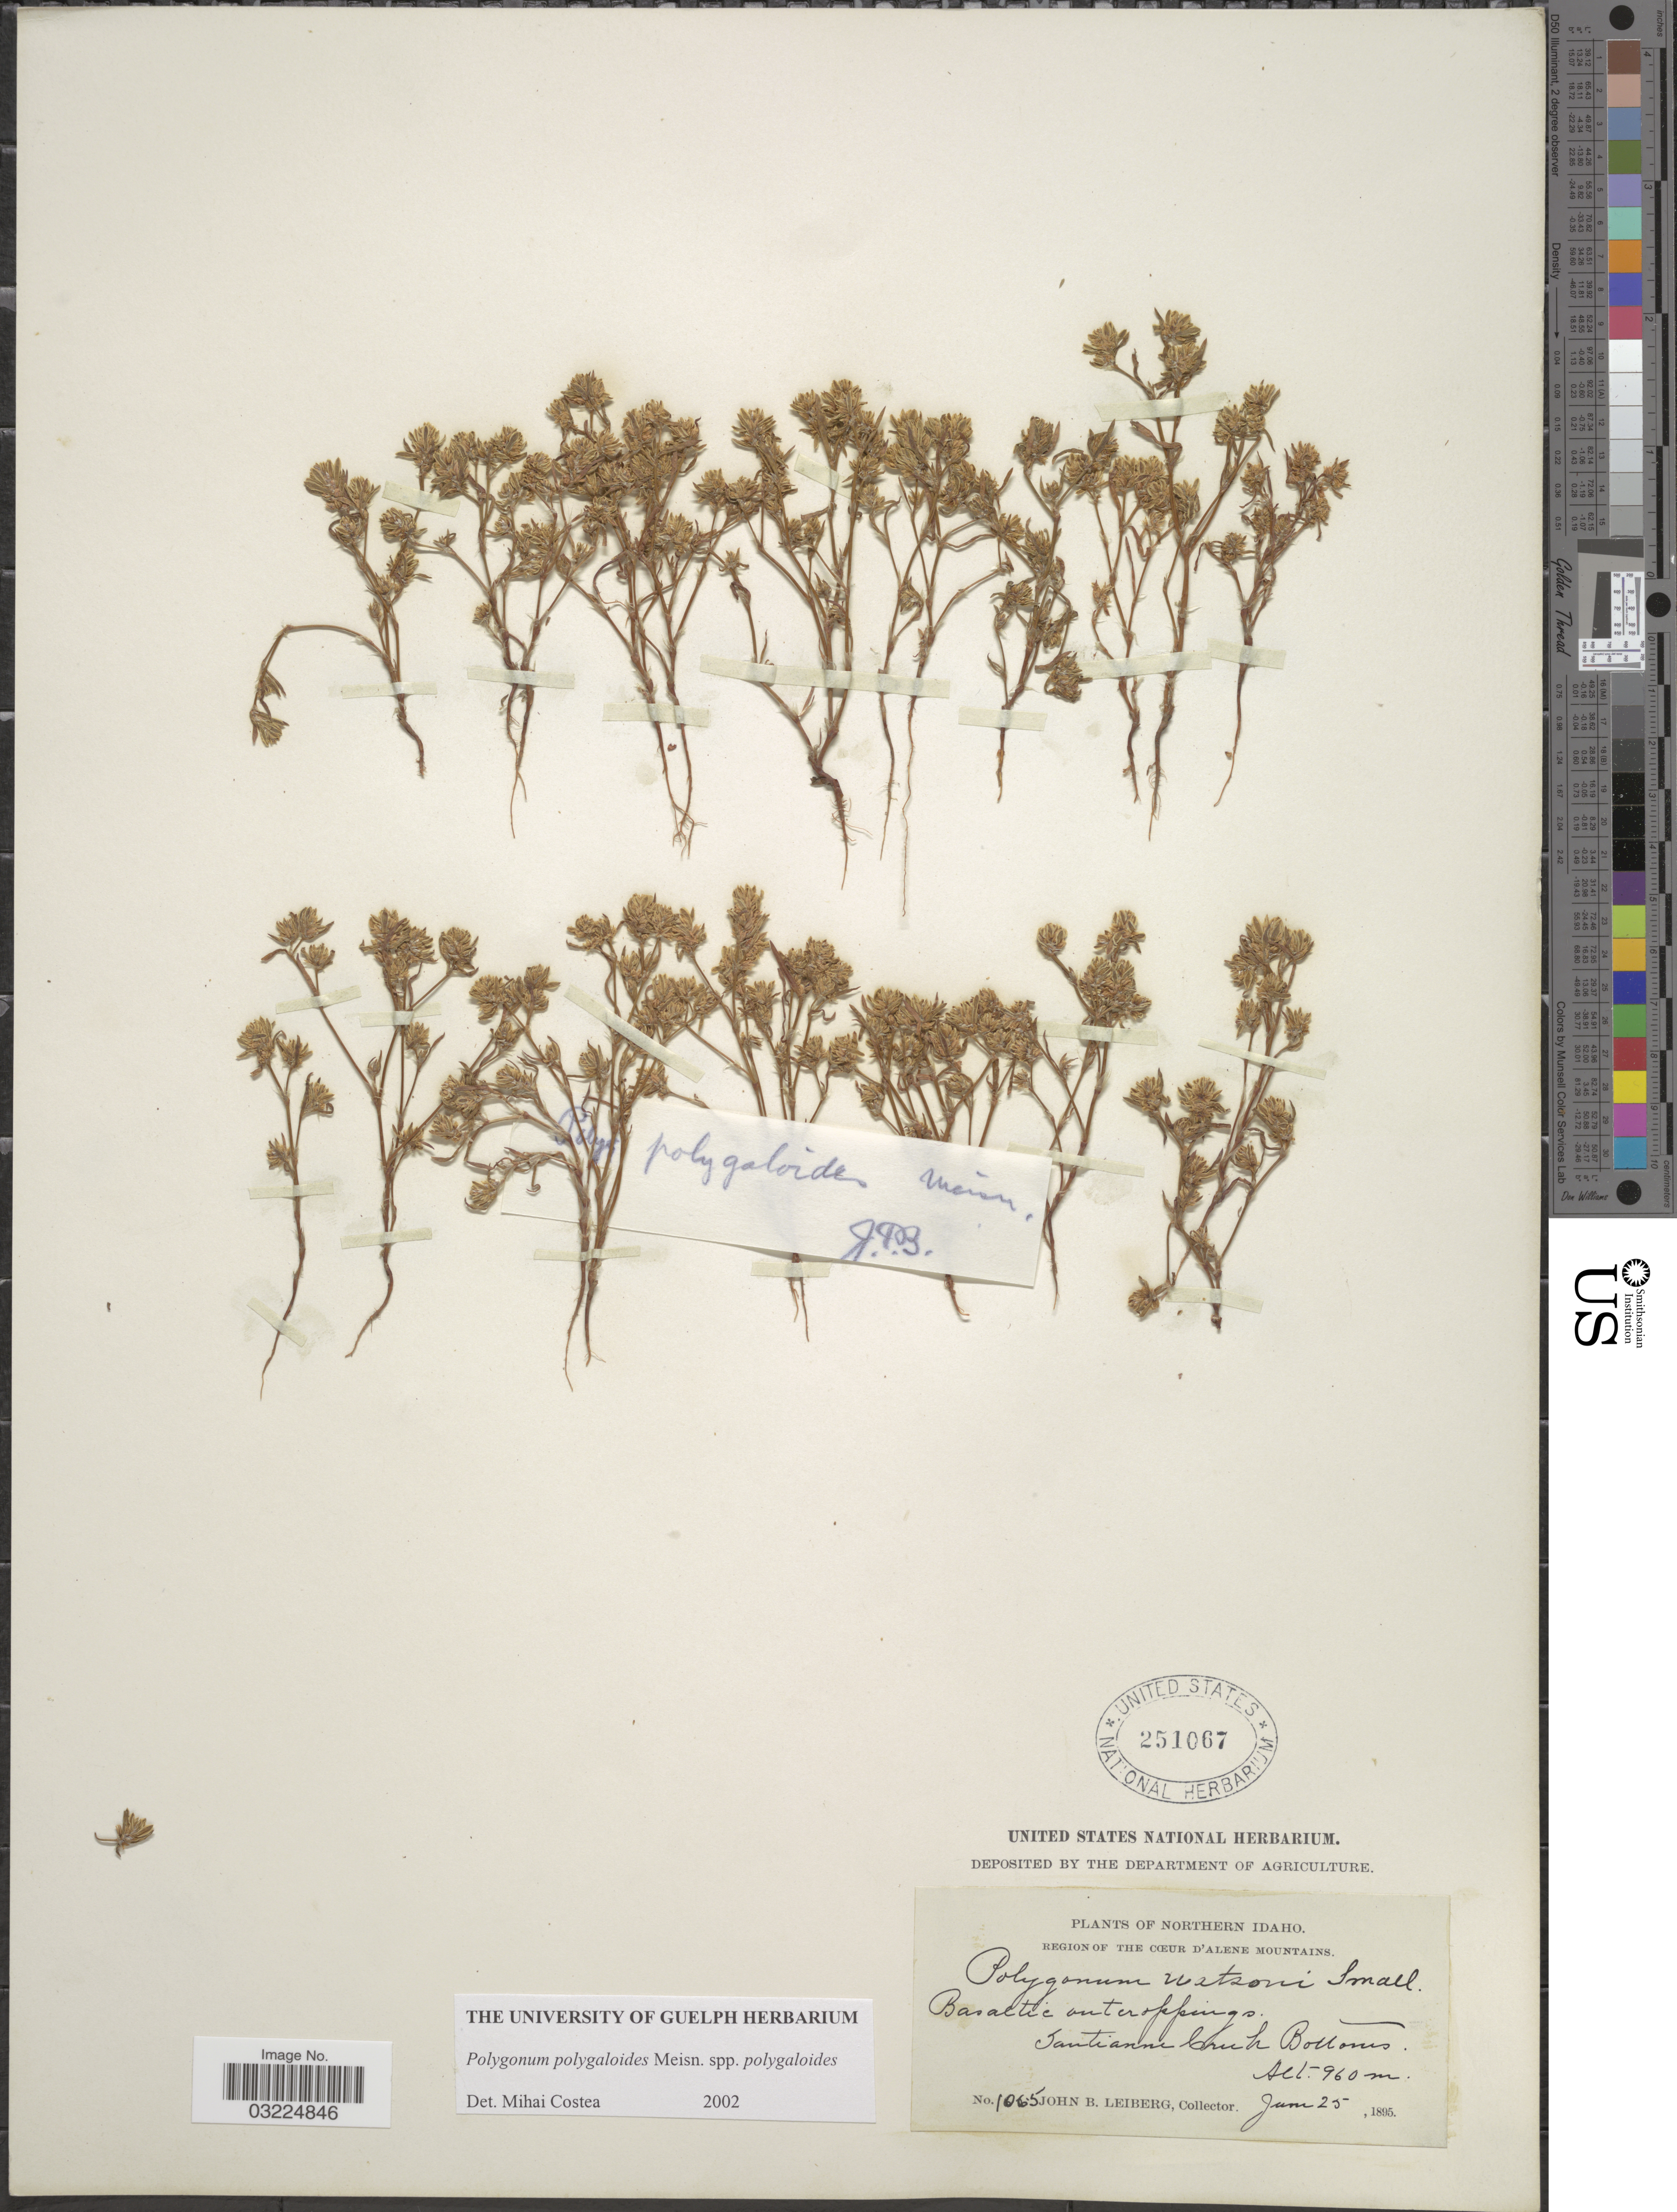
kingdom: Plantae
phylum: Tracheophyta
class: Magnoliopsida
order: Caryophyllales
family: Polygonaceae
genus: Polygonum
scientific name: Polygonum polygaloides subsp. polygaloides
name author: Meisn.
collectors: J. B. Leiberg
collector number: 1065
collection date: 1895-06-25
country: United States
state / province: Idaho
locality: Northern Idaho. Region of the Cœur d' Alene Mountains. Santianne Creek Bottoms.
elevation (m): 960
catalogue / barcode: US 251067